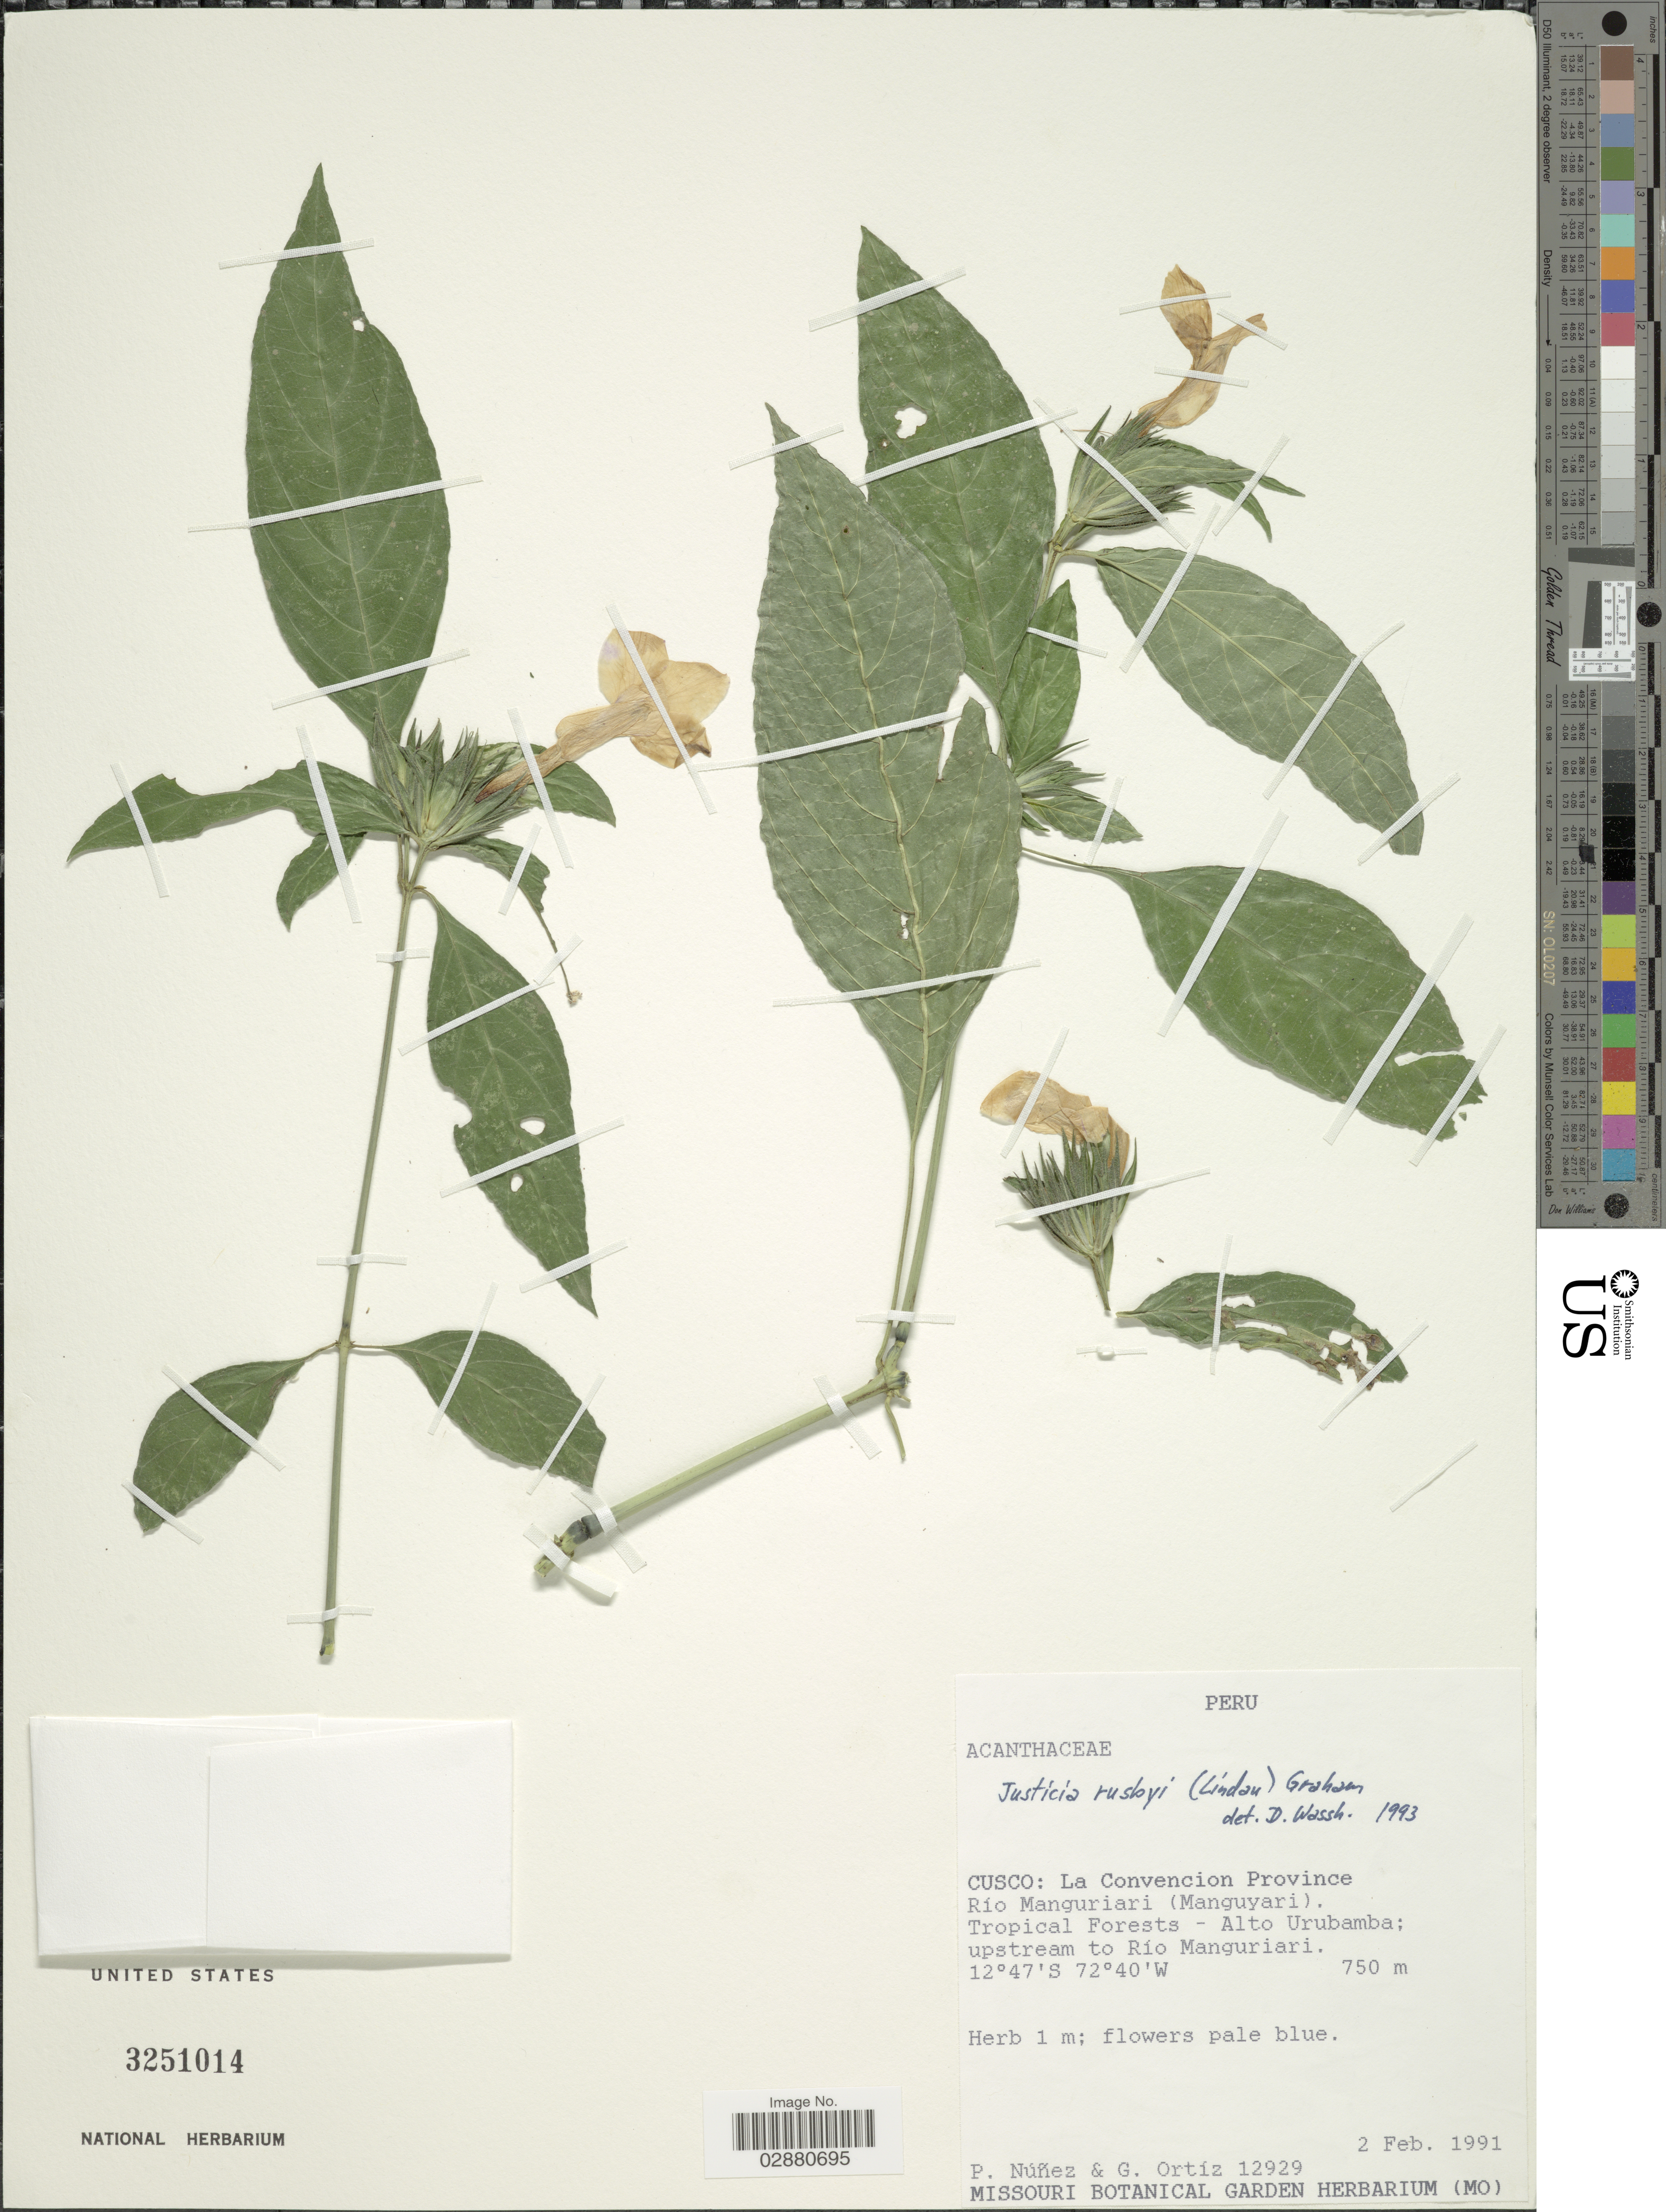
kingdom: Plantae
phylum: Tracheophyta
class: Magnoliopsida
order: Lamiales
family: Acanthaceae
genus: Justicia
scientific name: Justicia rusbyi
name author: (Lindau) V.A.W. Graham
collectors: P. Nuñez V. & G. Ortíz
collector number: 12929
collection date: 1991-02-02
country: Peru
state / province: Cusco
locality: La Convencion Province. Río Manguriari (Manguyari). Alto Urubamba; upstream to Río Manguriari.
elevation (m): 750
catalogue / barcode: US 3251014